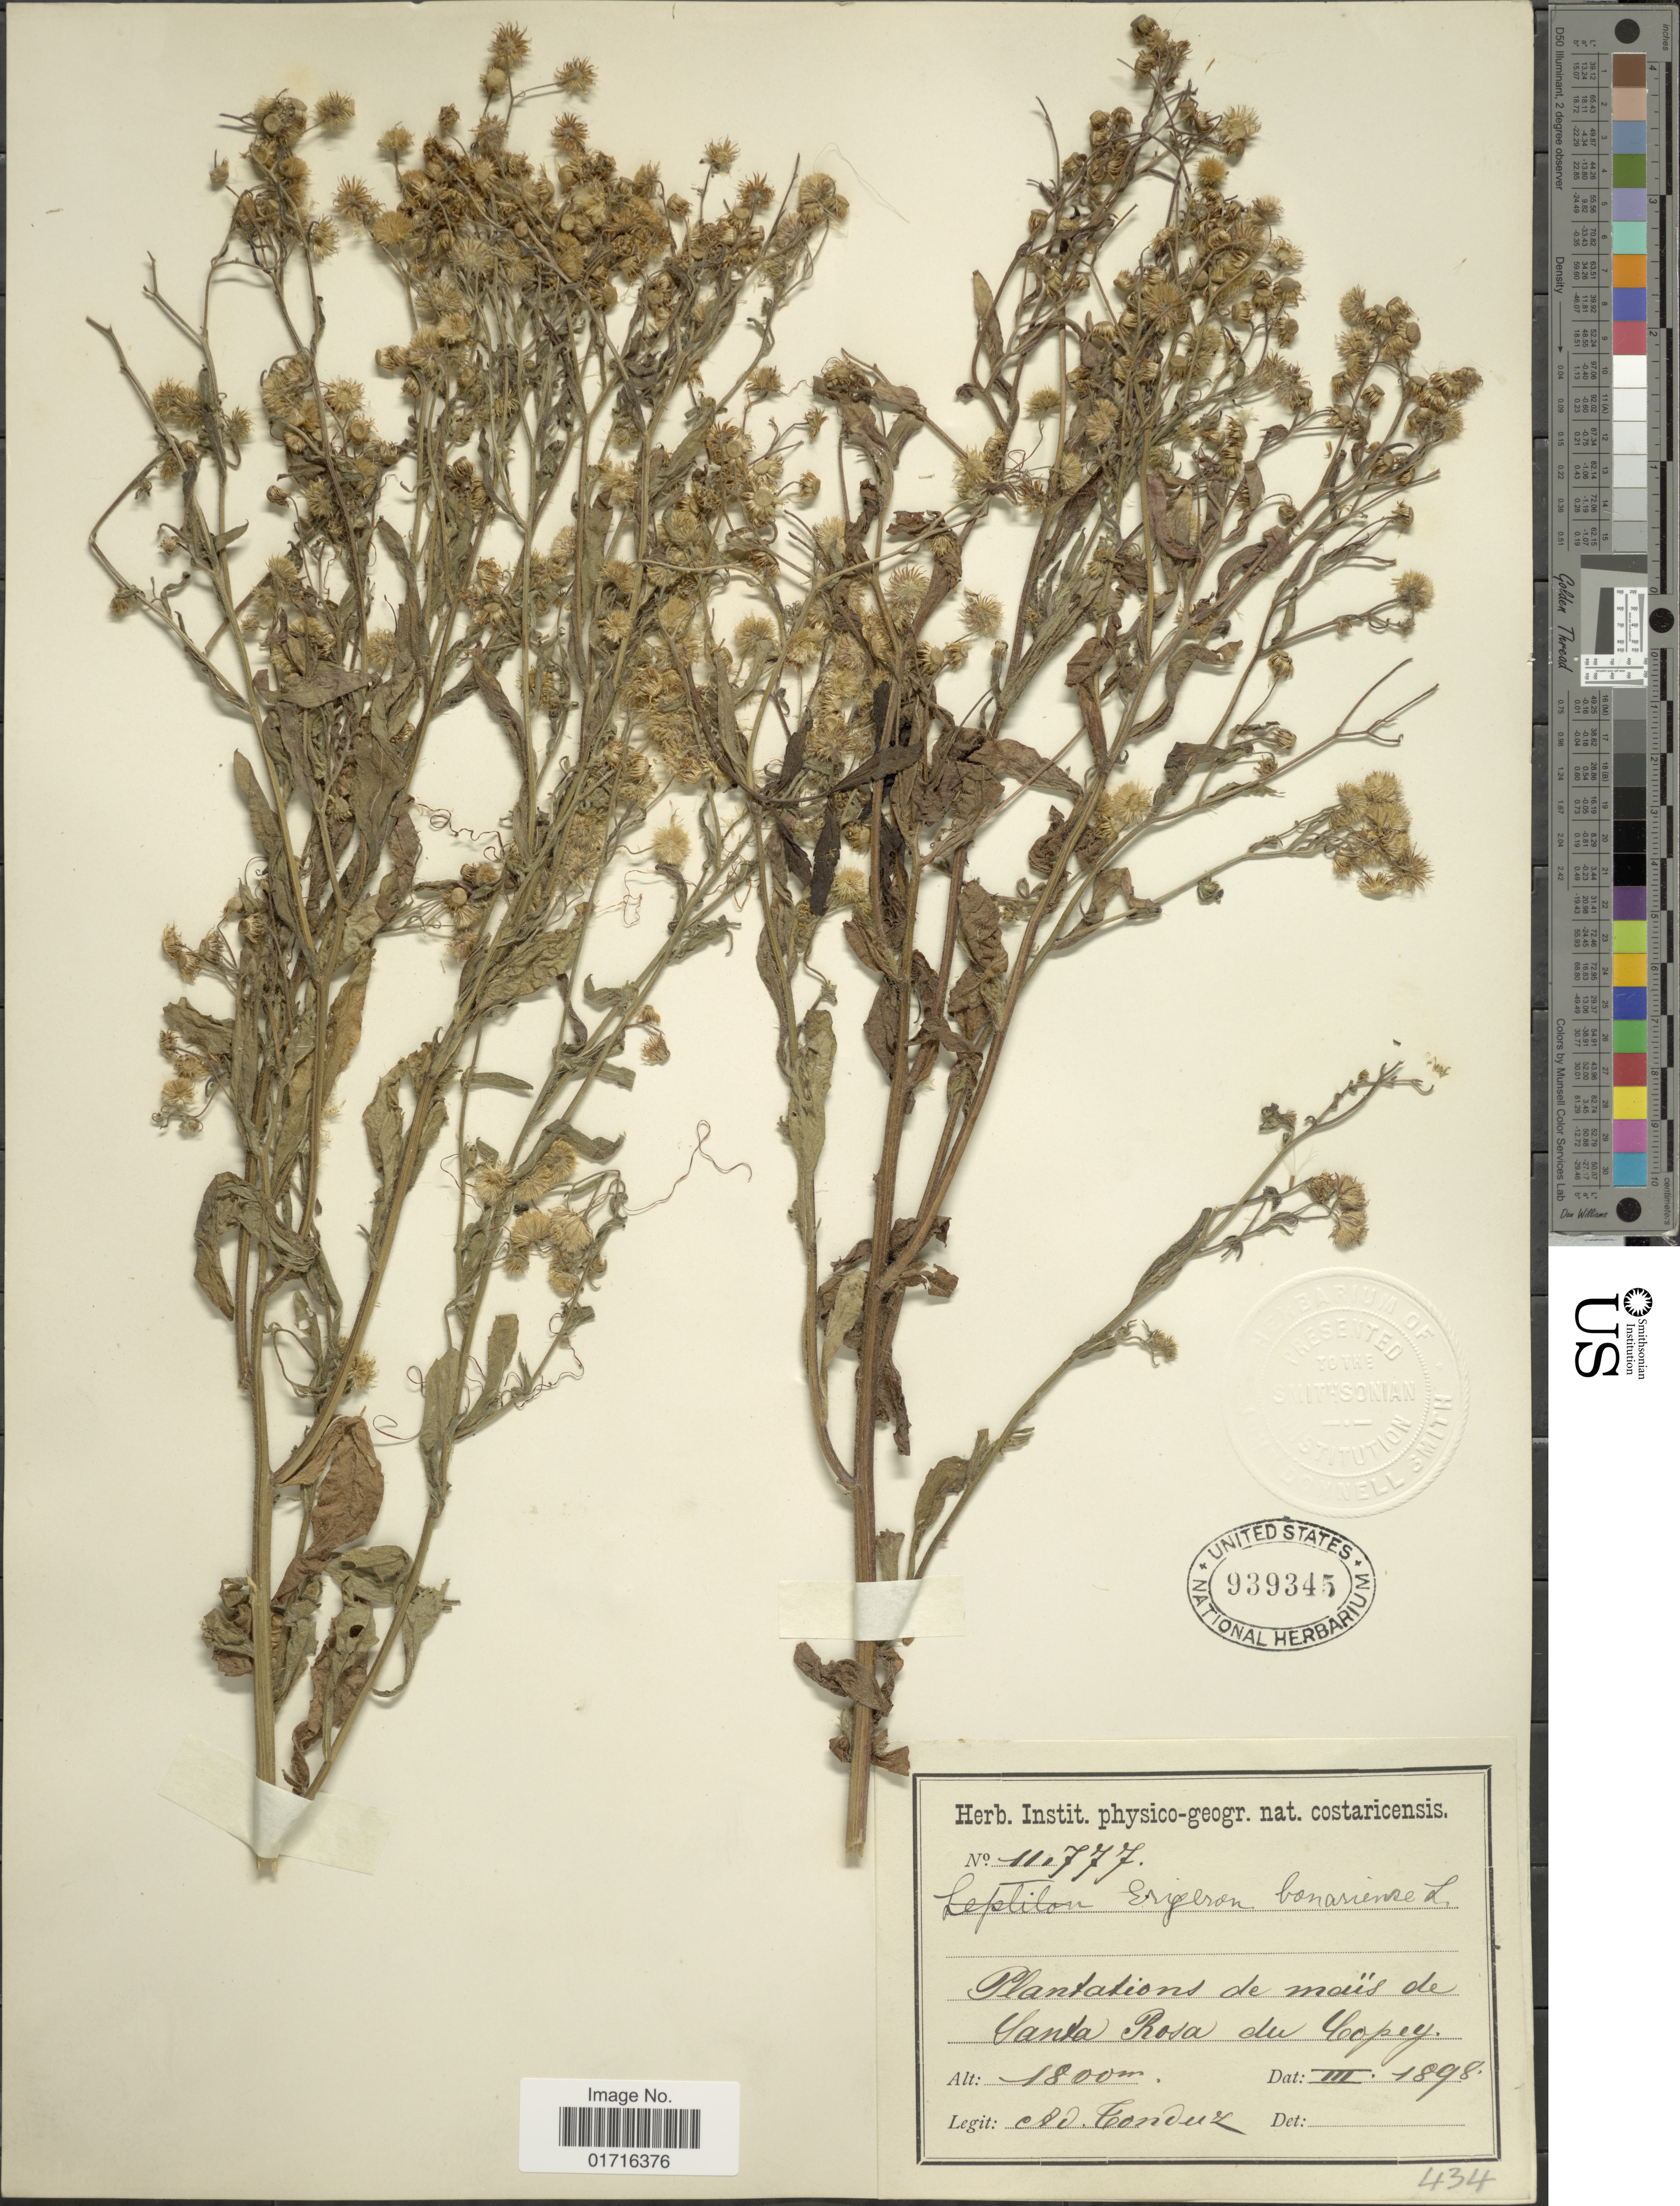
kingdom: Plantae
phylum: Tracheophyta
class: Magnoliopsida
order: Asterales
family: Asteraceae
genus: Conyza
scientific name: Conyza bonariensis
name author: (L.) Cronq.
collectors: A. Tonduz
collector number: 11777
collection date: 1898-03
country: Costa Rica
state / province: San José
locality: Plantations de mais de Santa Rosa du Copey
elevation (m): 1800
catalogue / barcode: US 939345